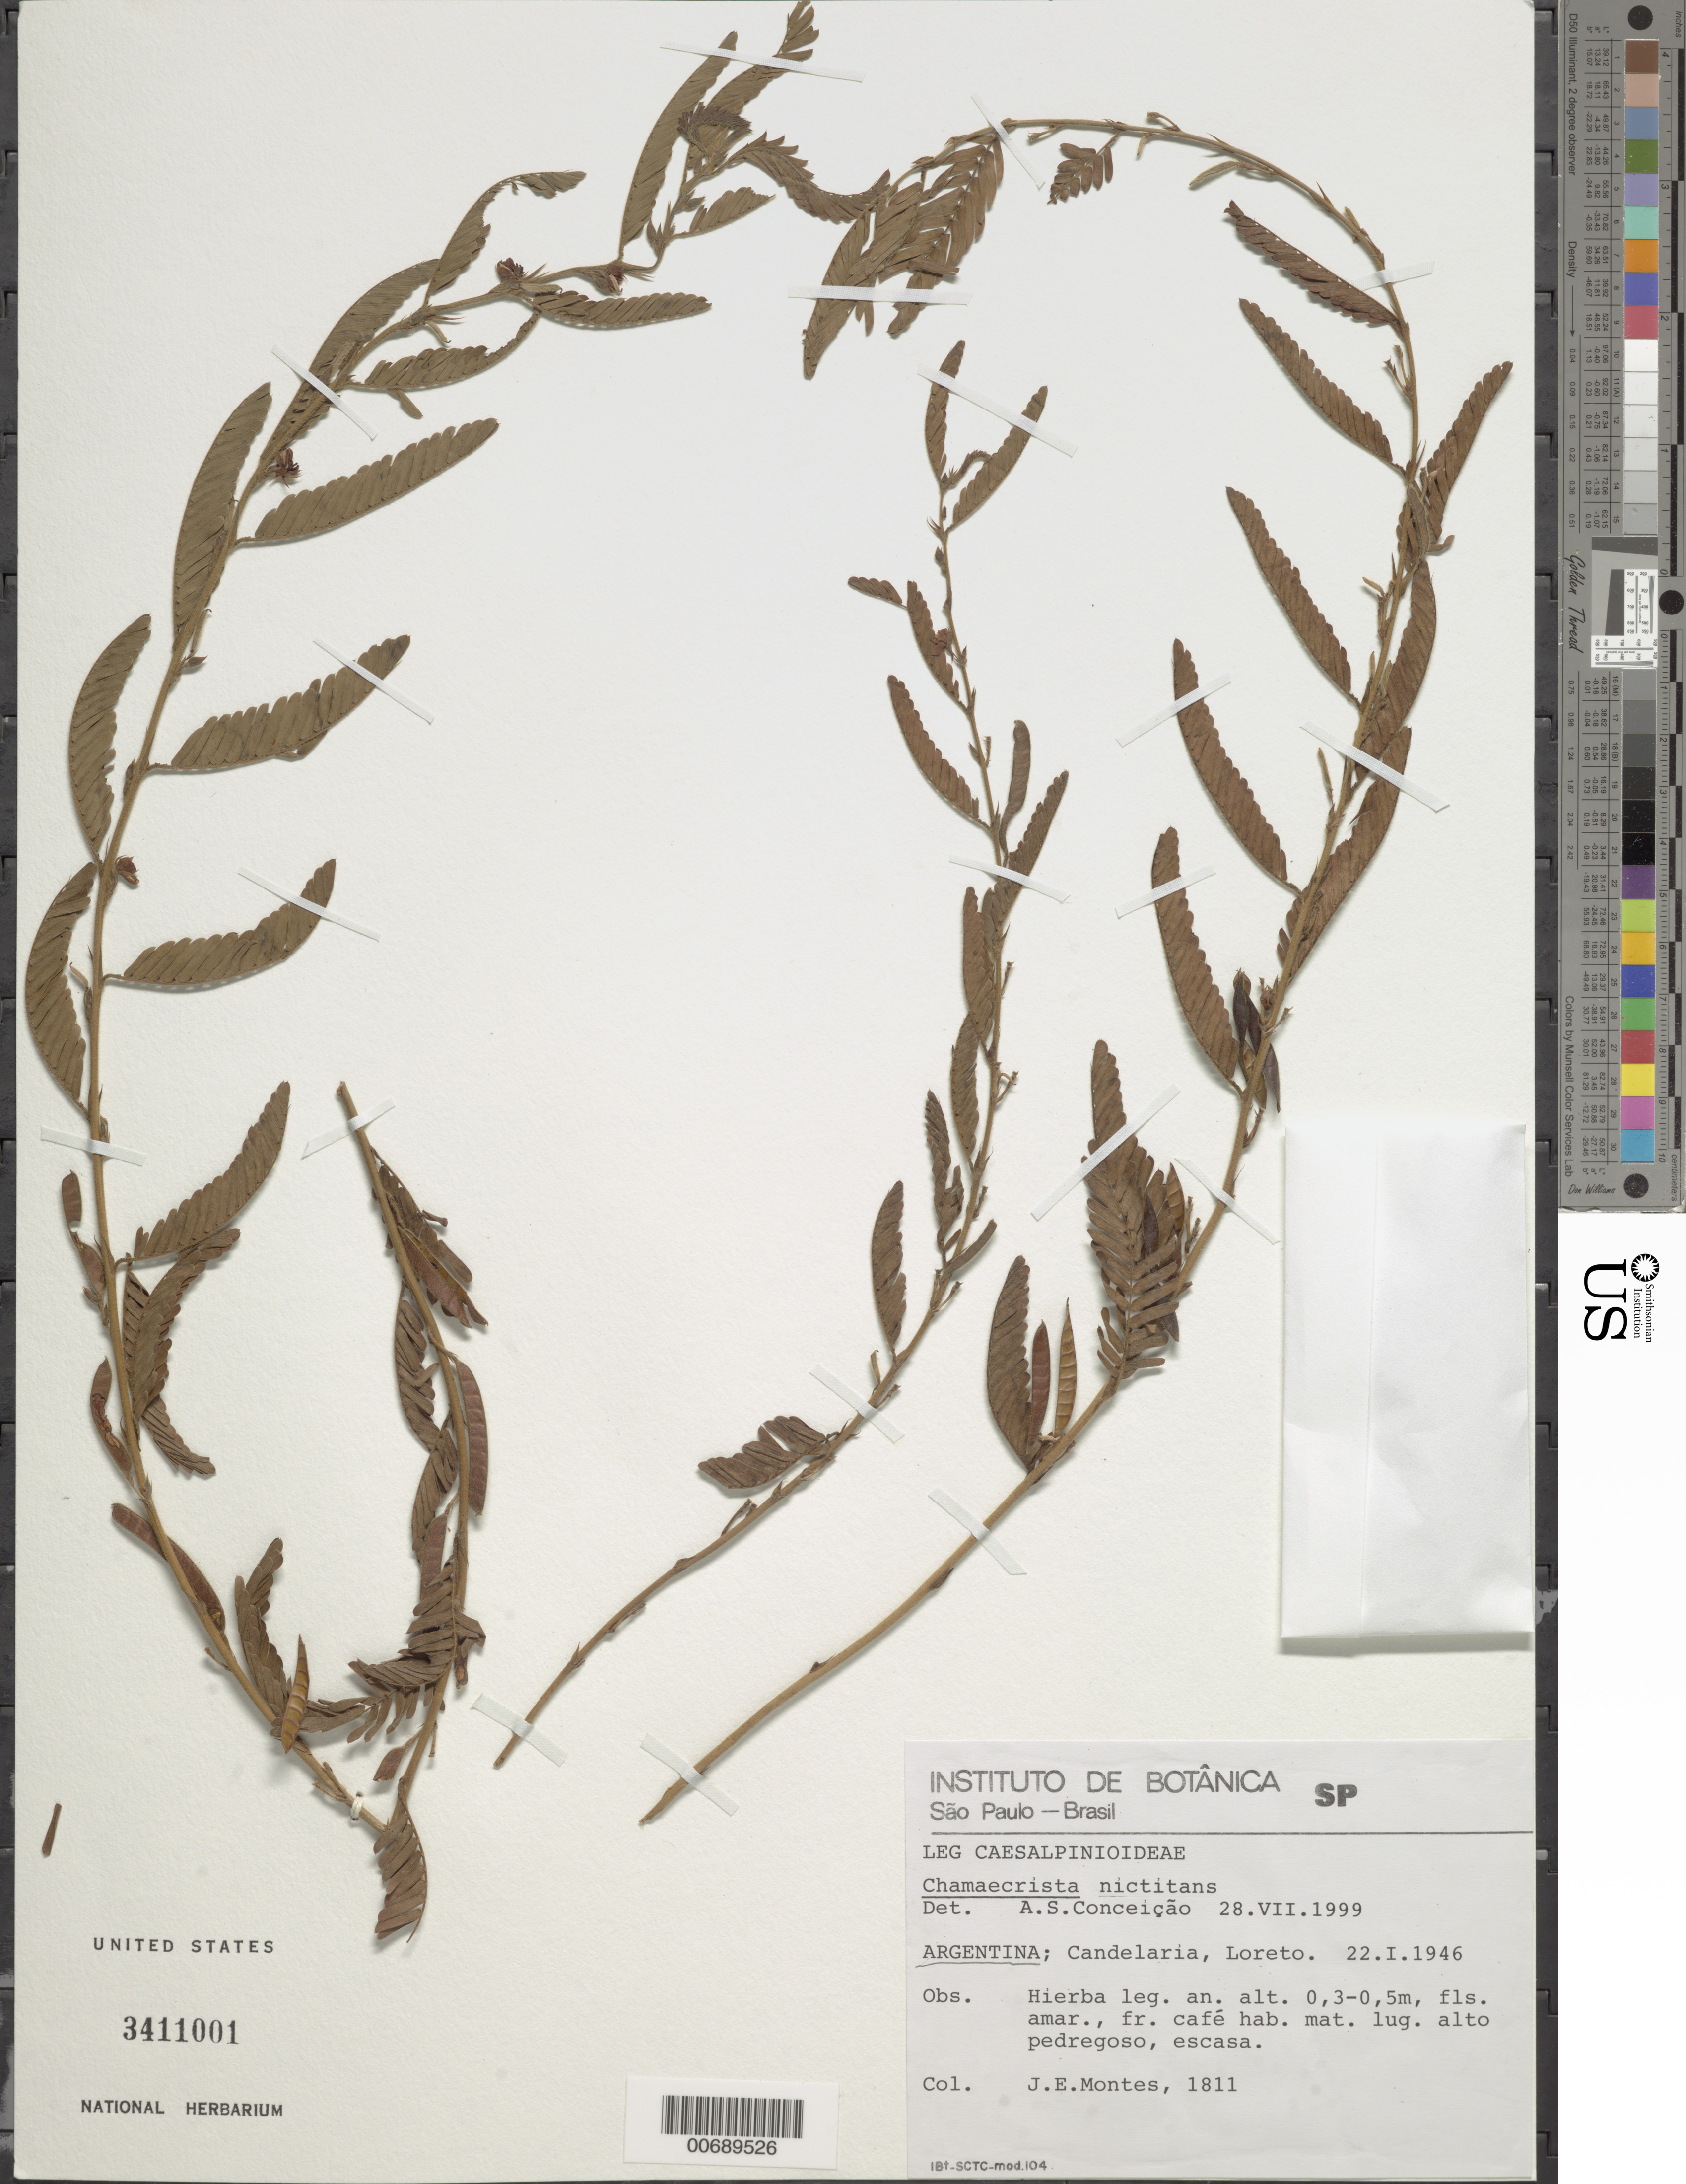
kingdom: Plantae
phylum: Tracheophyta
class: Magnoliopsida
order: Fabales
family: Fabaceae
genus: Chamaecrista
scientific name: Chamaecrista nictitans var. paraguariensis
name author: (Chodat & Hassl.) H.S. Irwin & Barneby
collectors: J. E. Montes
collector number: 1811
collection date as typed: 22 Jan 1946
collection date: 1946-01-22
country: Argentina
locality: Candelaria, Loreto.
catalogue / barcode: US 3411001